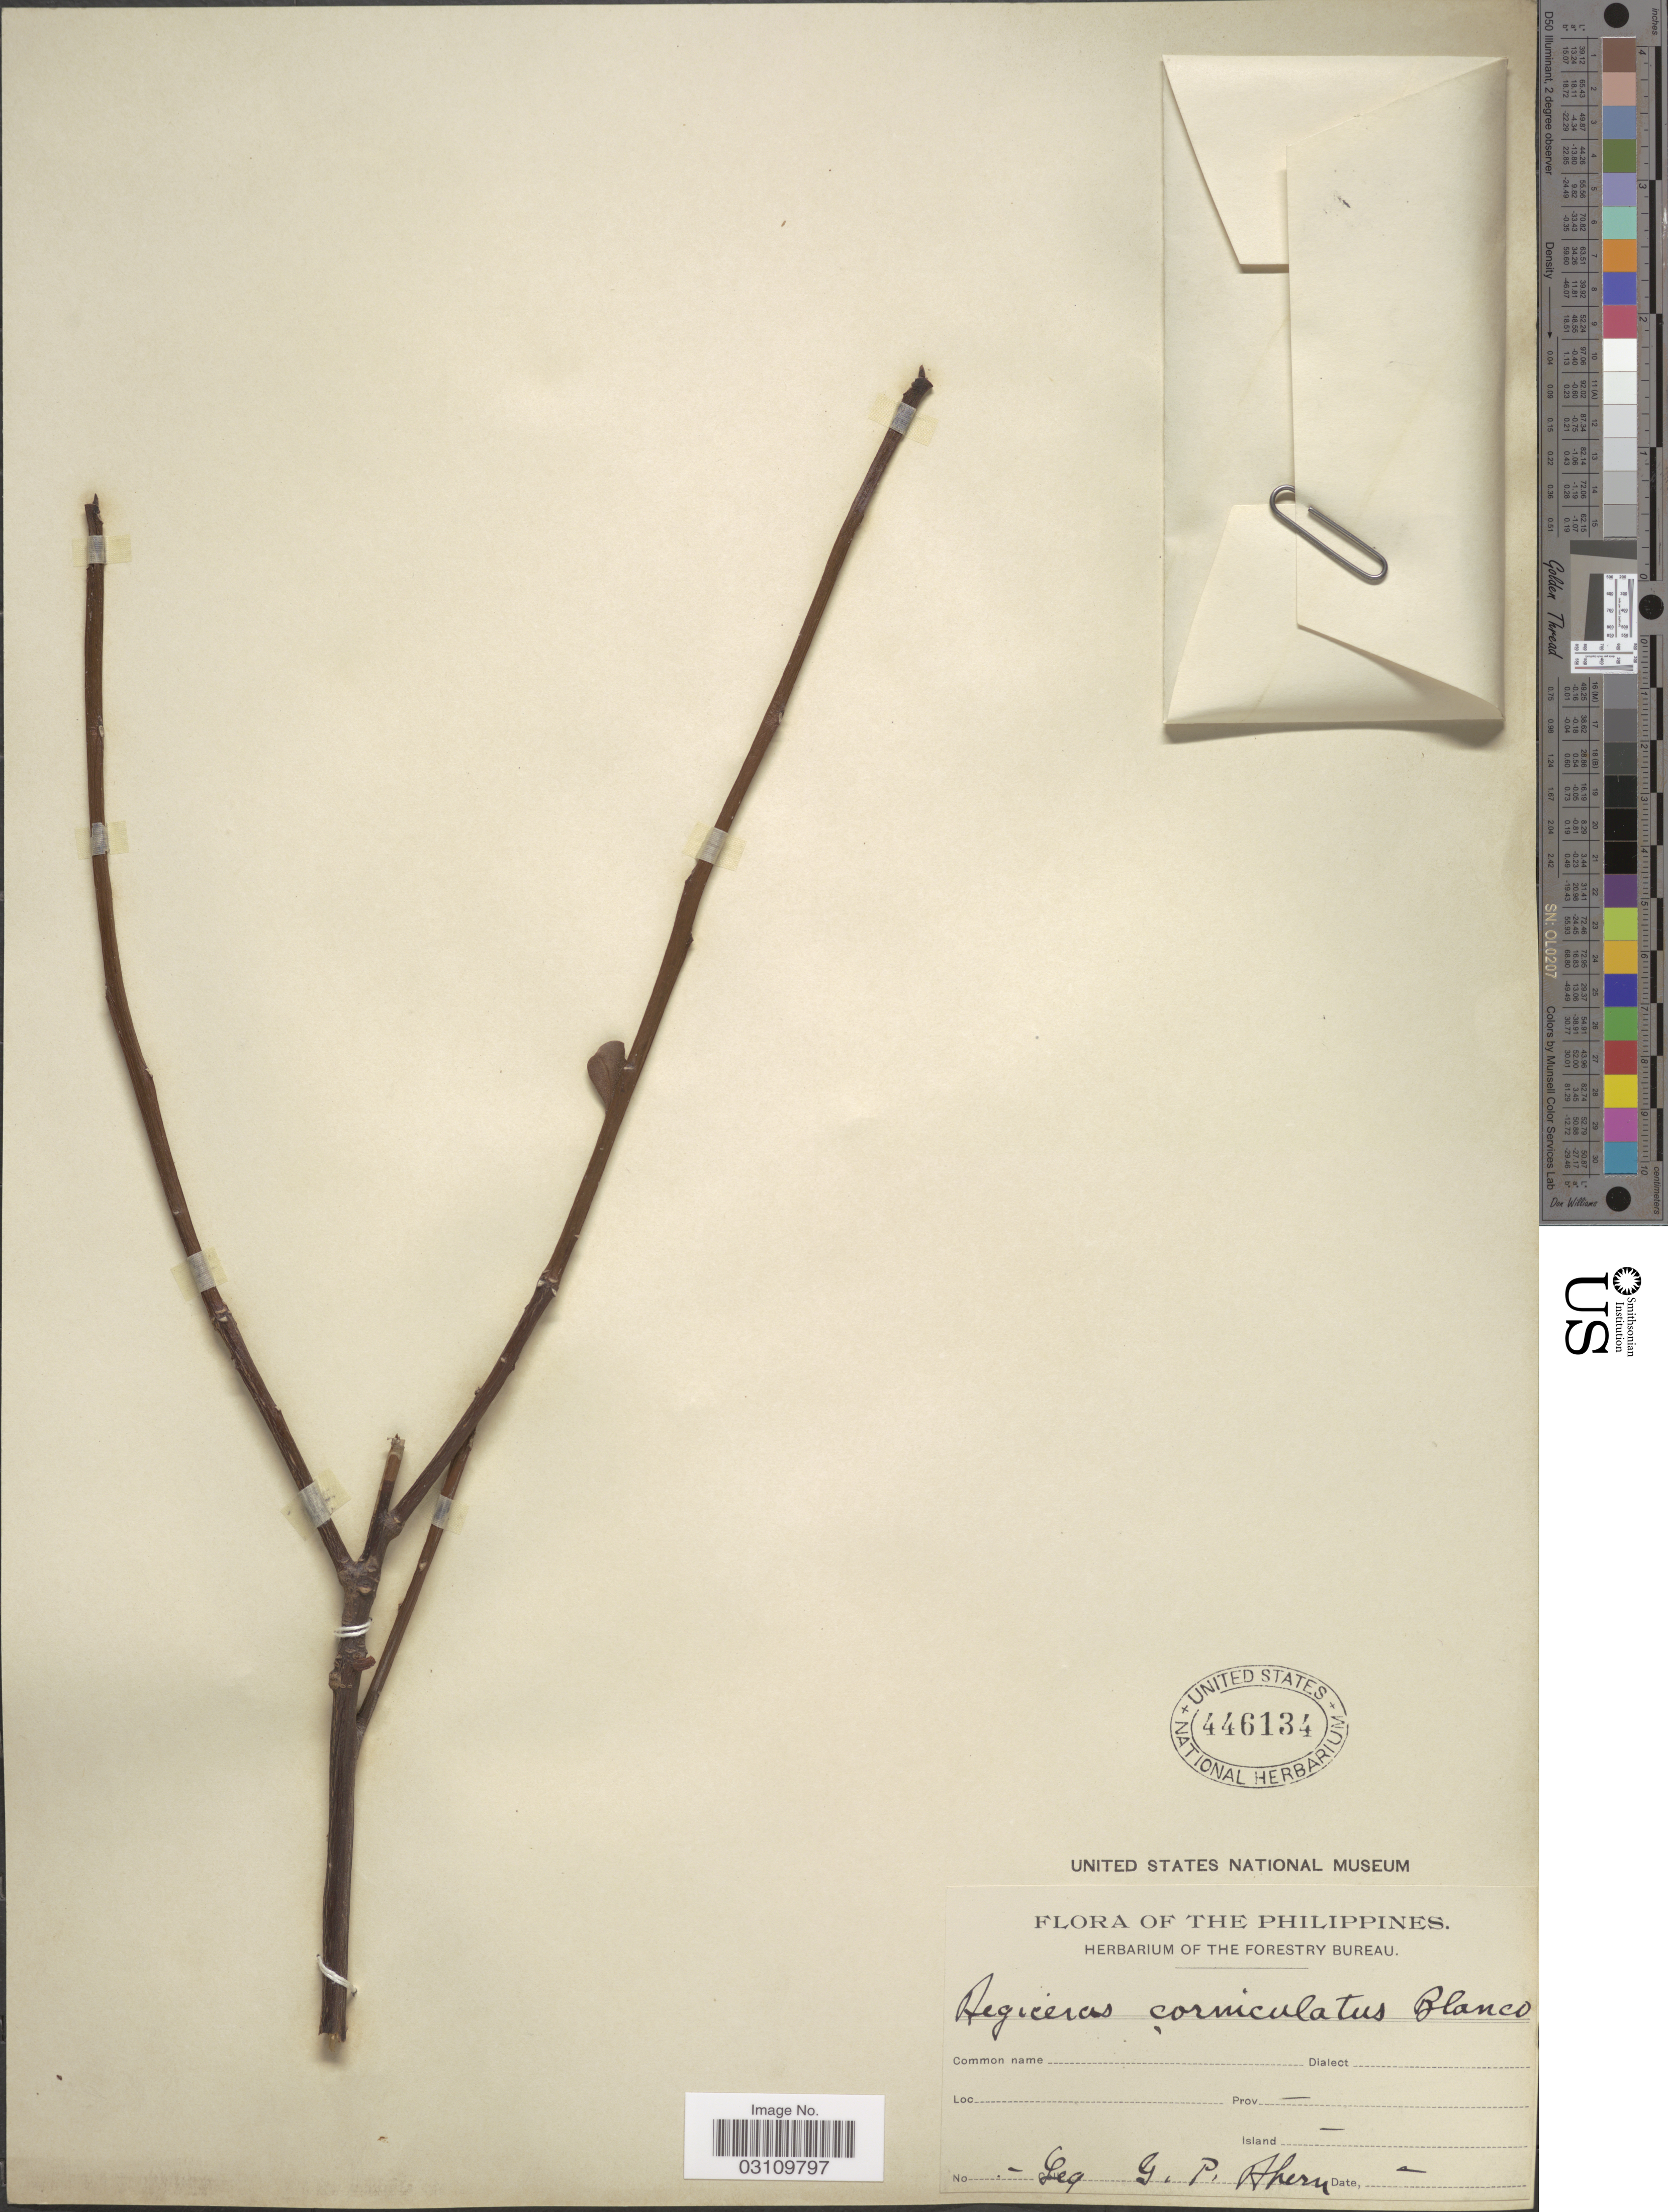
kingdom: Plantae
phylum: Tracheophyta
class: Magnoliopsida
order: Ericales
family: Primulaceae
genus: Aegiceras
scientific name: Aegiceras corniculatum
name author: (L.) Blanco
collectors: G. Ahern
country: Philippines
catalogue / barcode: US 446134